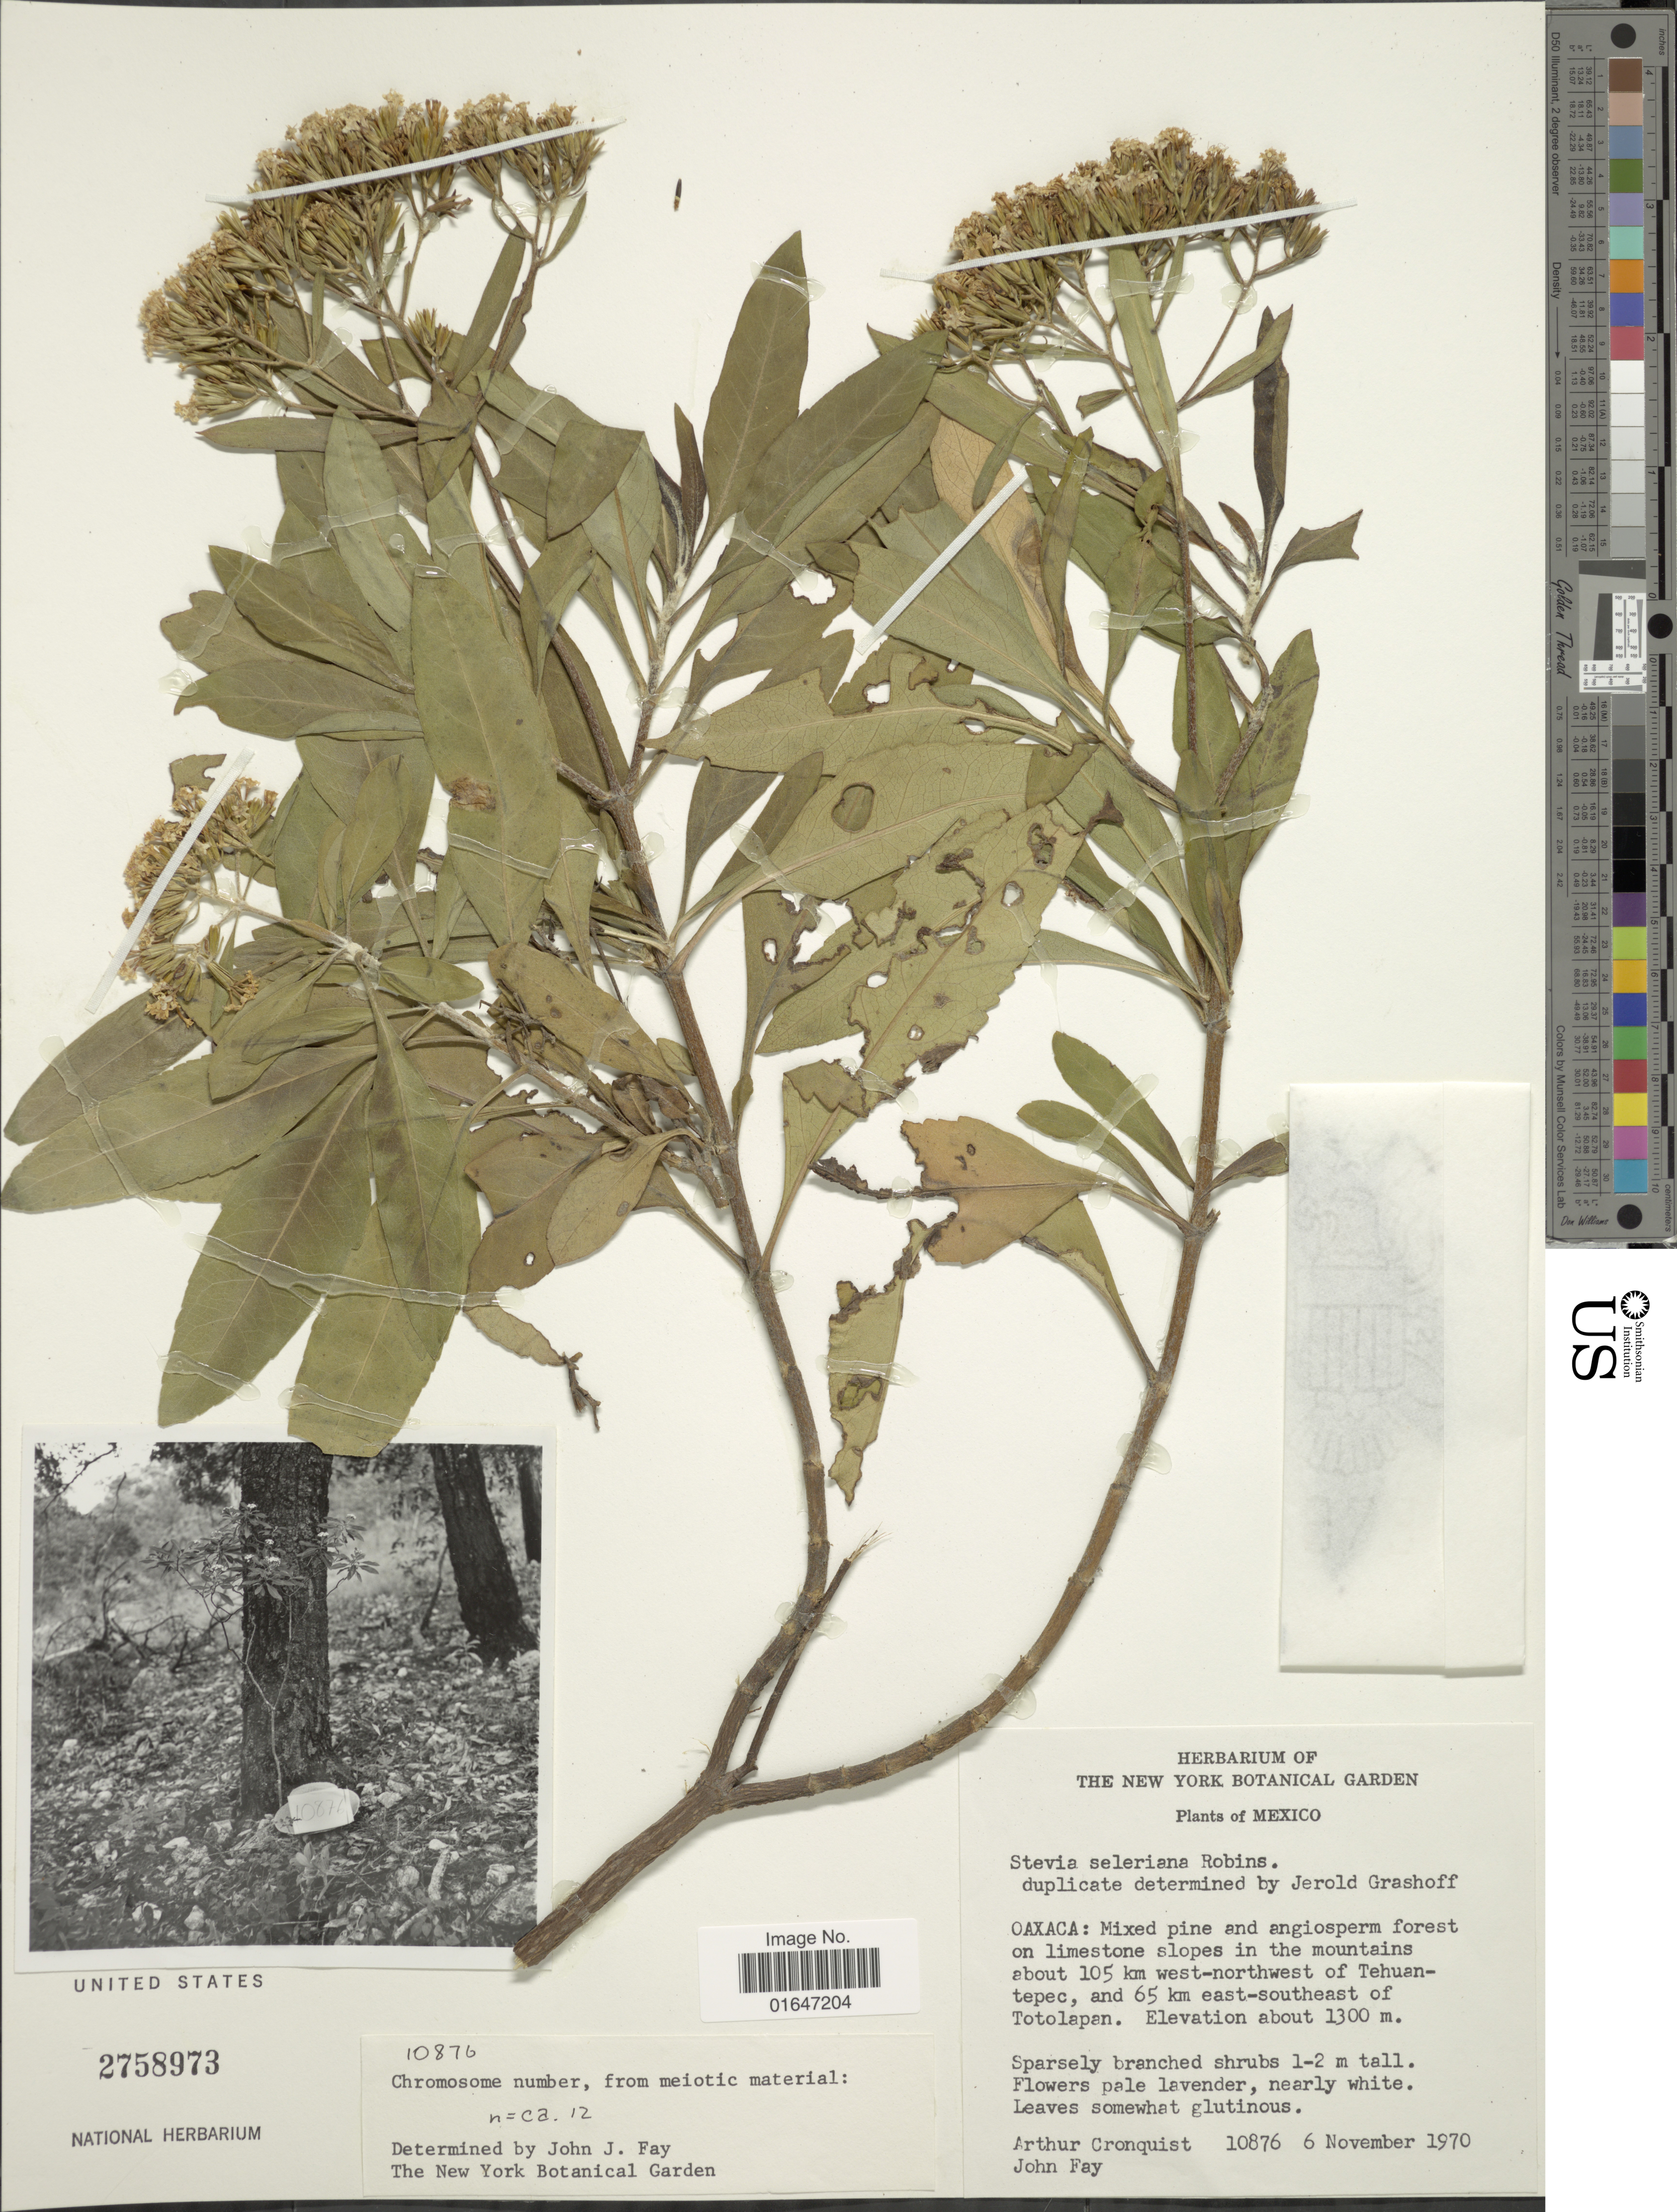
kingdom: Plantae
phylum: Tracheophyta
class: Magnoliopsida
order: Asterales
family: Asteraceae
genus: Stevia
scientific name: Stevia seleriana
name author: B.L. Rob.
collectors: A. J. Cronquist & J. M. Fay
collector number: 10876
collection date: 1970-11-06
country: Mexico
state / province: Oaxaca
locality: Mixed pine and angiosperm forest on limestone slopes in the mountains about 105 km west - northwest of Tehuantepec, and 65 km east - southeast of Totlopan.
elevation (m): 1300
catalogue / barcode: US 2758973